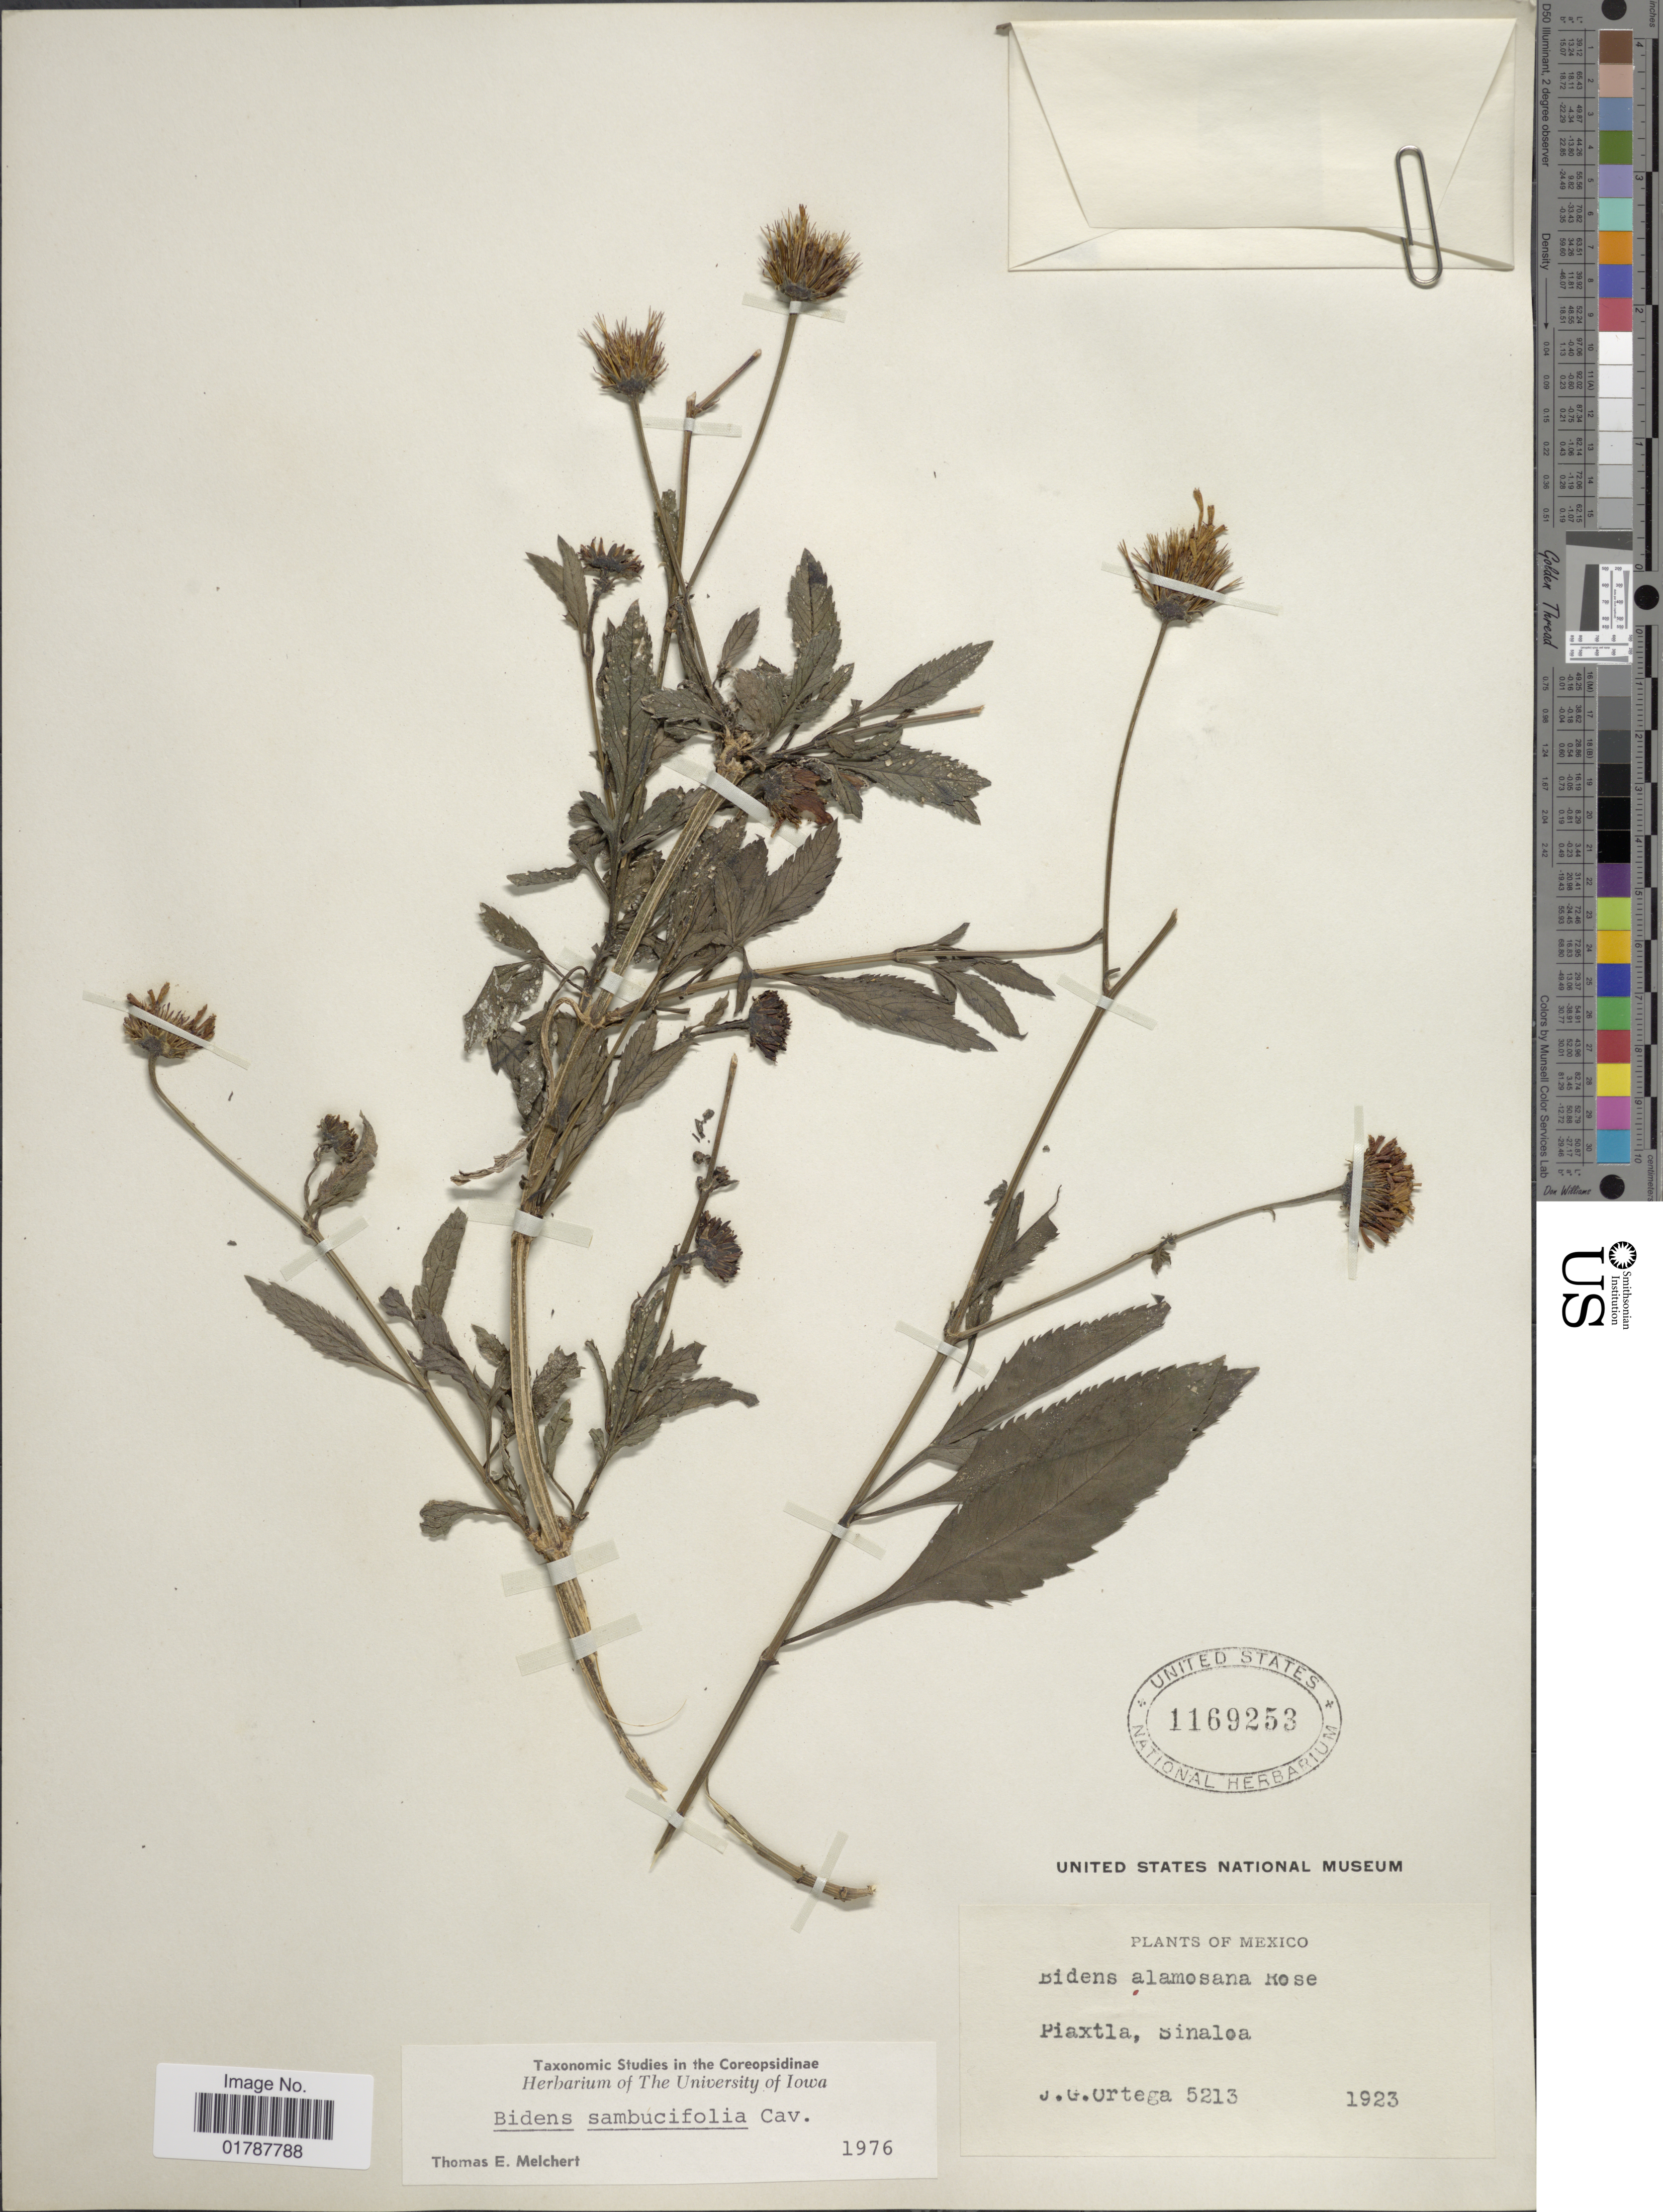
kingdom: Plantae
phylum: Tracheophyta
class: Magnoliopsida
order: Asterales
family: Asteraceae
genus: Bidens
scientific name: Bidens sambucifolia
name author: Cav.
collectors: J. Ortega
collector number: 5213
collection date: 1923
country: Mexico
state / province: Sinaloa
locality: Piaxtla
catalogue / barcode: US 1169253